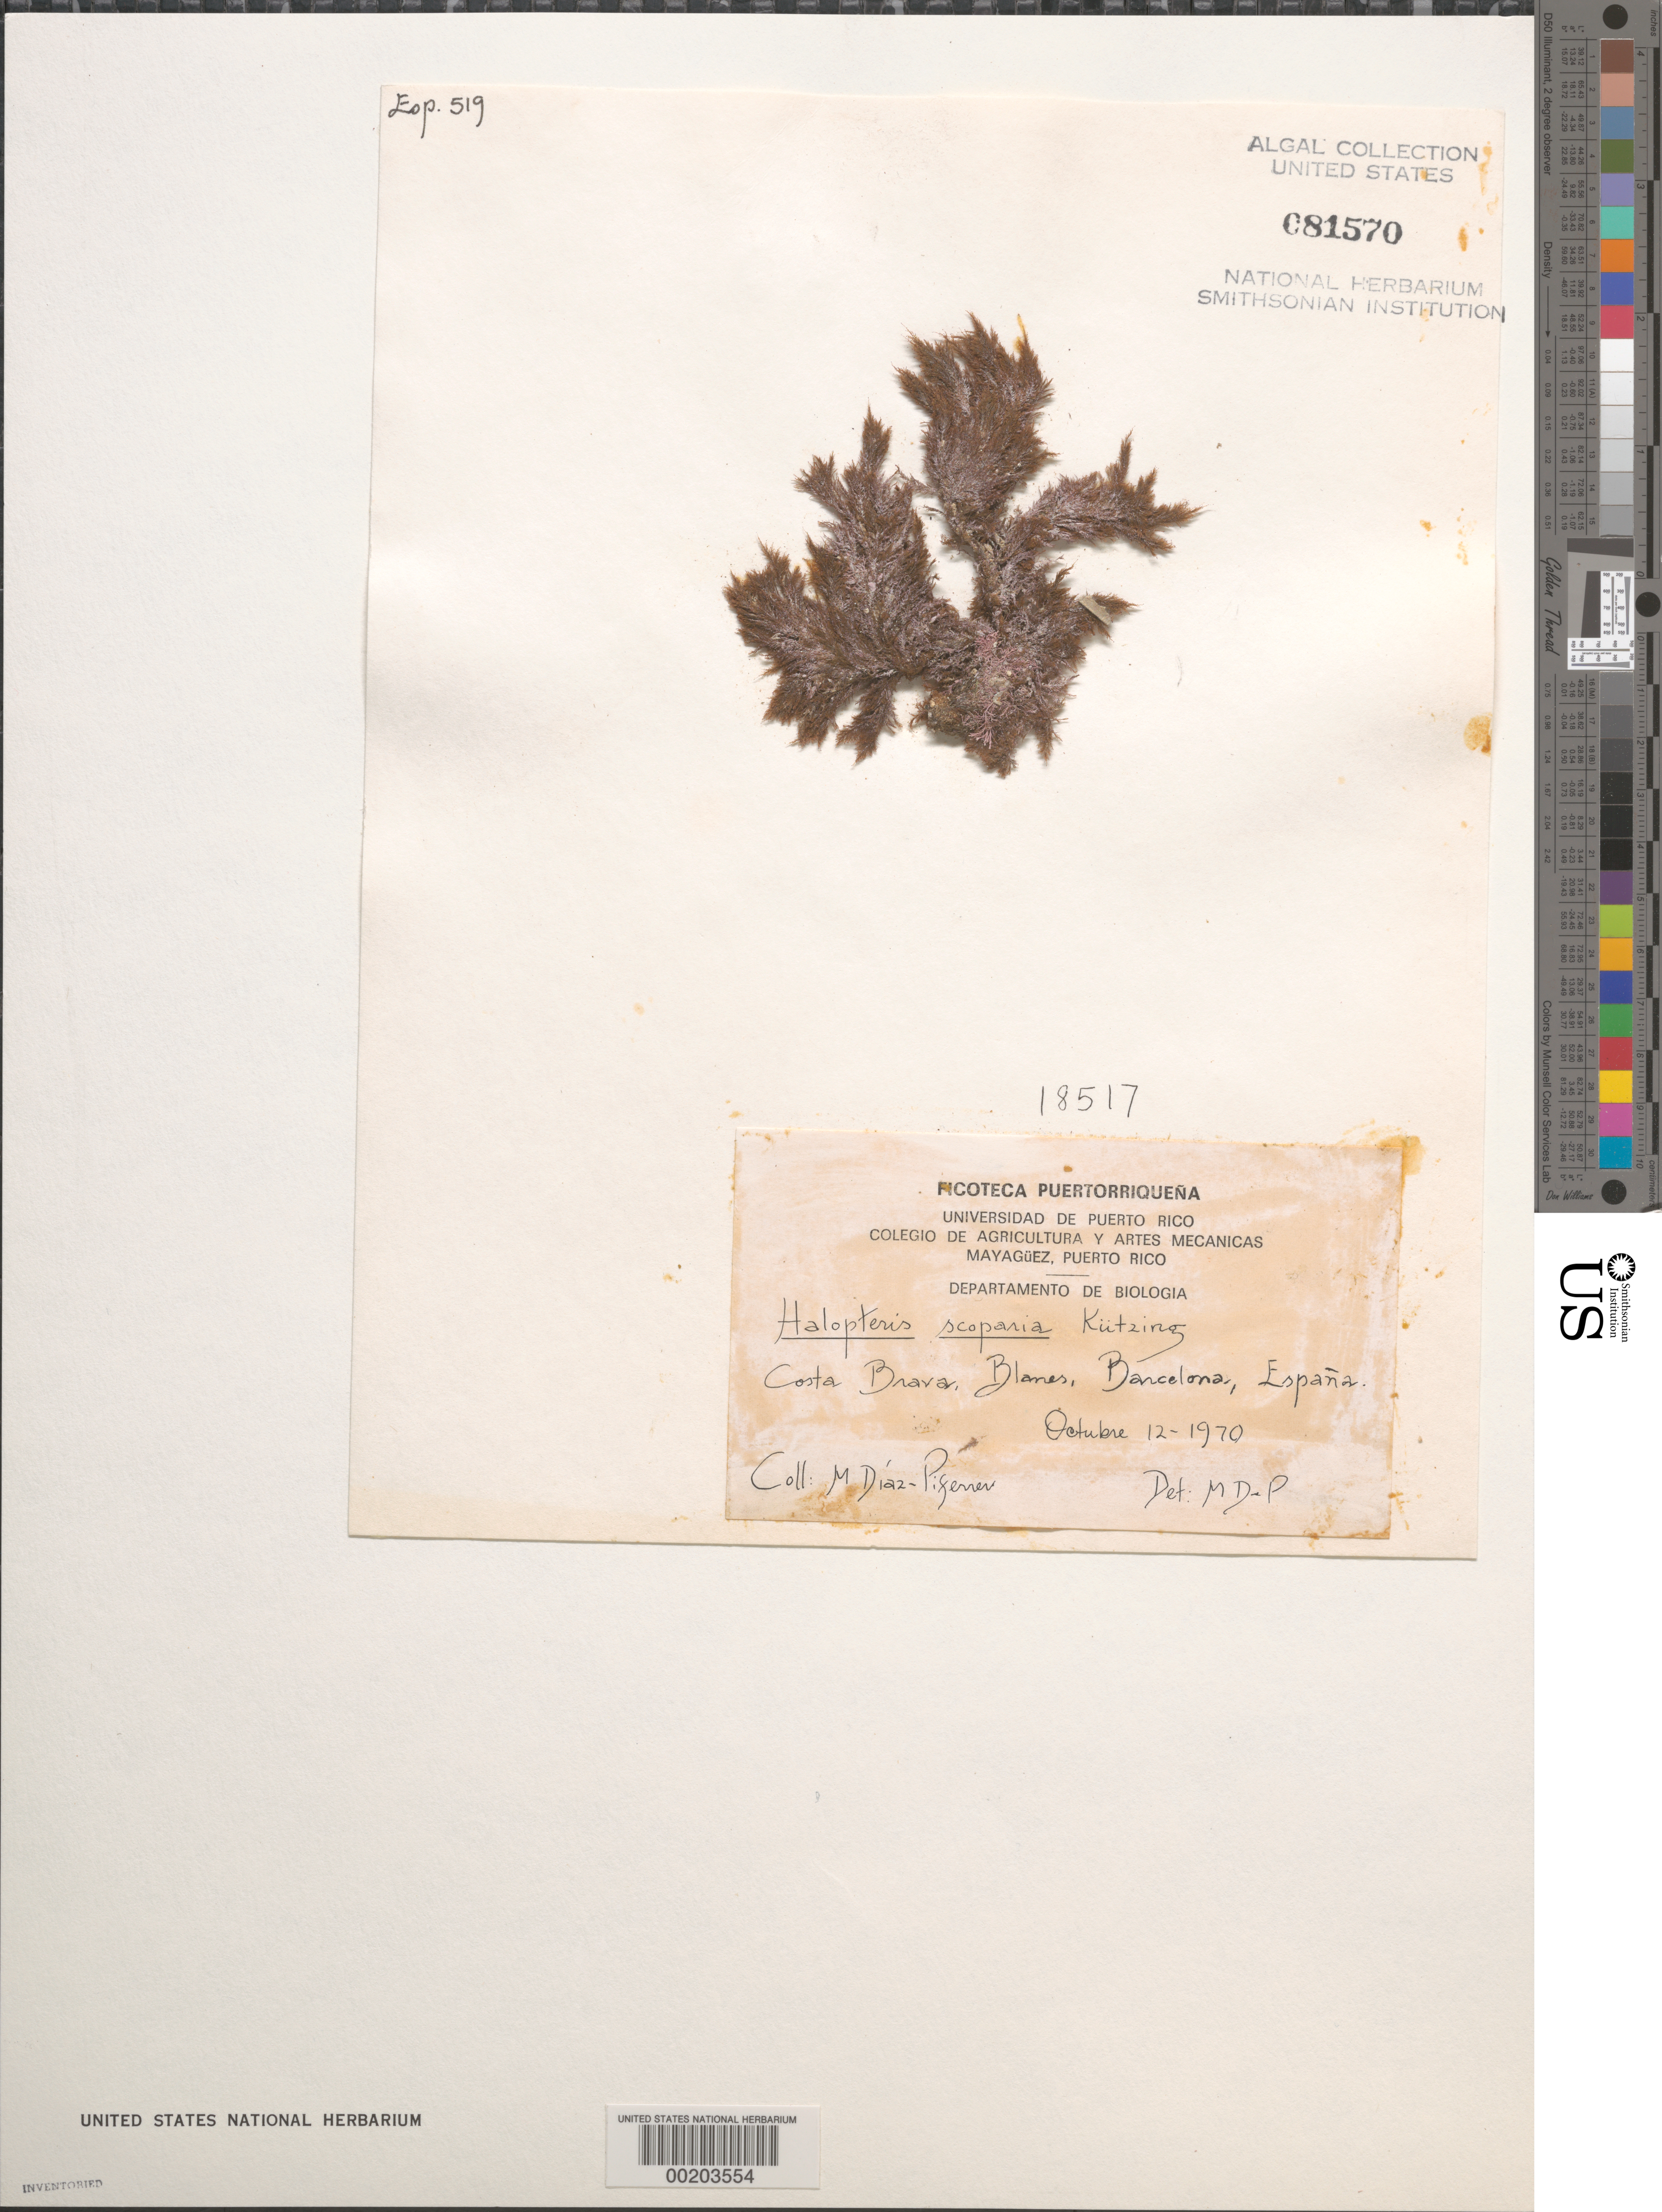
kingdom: Chromista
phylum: Ochrophyta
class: Phaeophyceae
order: Sphacelariales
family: Stypocaulaceae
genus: Halopteris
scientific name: Halopteris scoparia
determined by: Diaz-Piferrer, M.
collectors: M. Diaz-Piferrer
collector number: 18517 & ENGL. 519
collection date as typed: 12 Oct 1970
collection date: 1970-10-12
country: Spain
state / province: Catalunya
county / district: Barcelona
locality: Costa brava, blanes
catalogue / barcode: US 81570